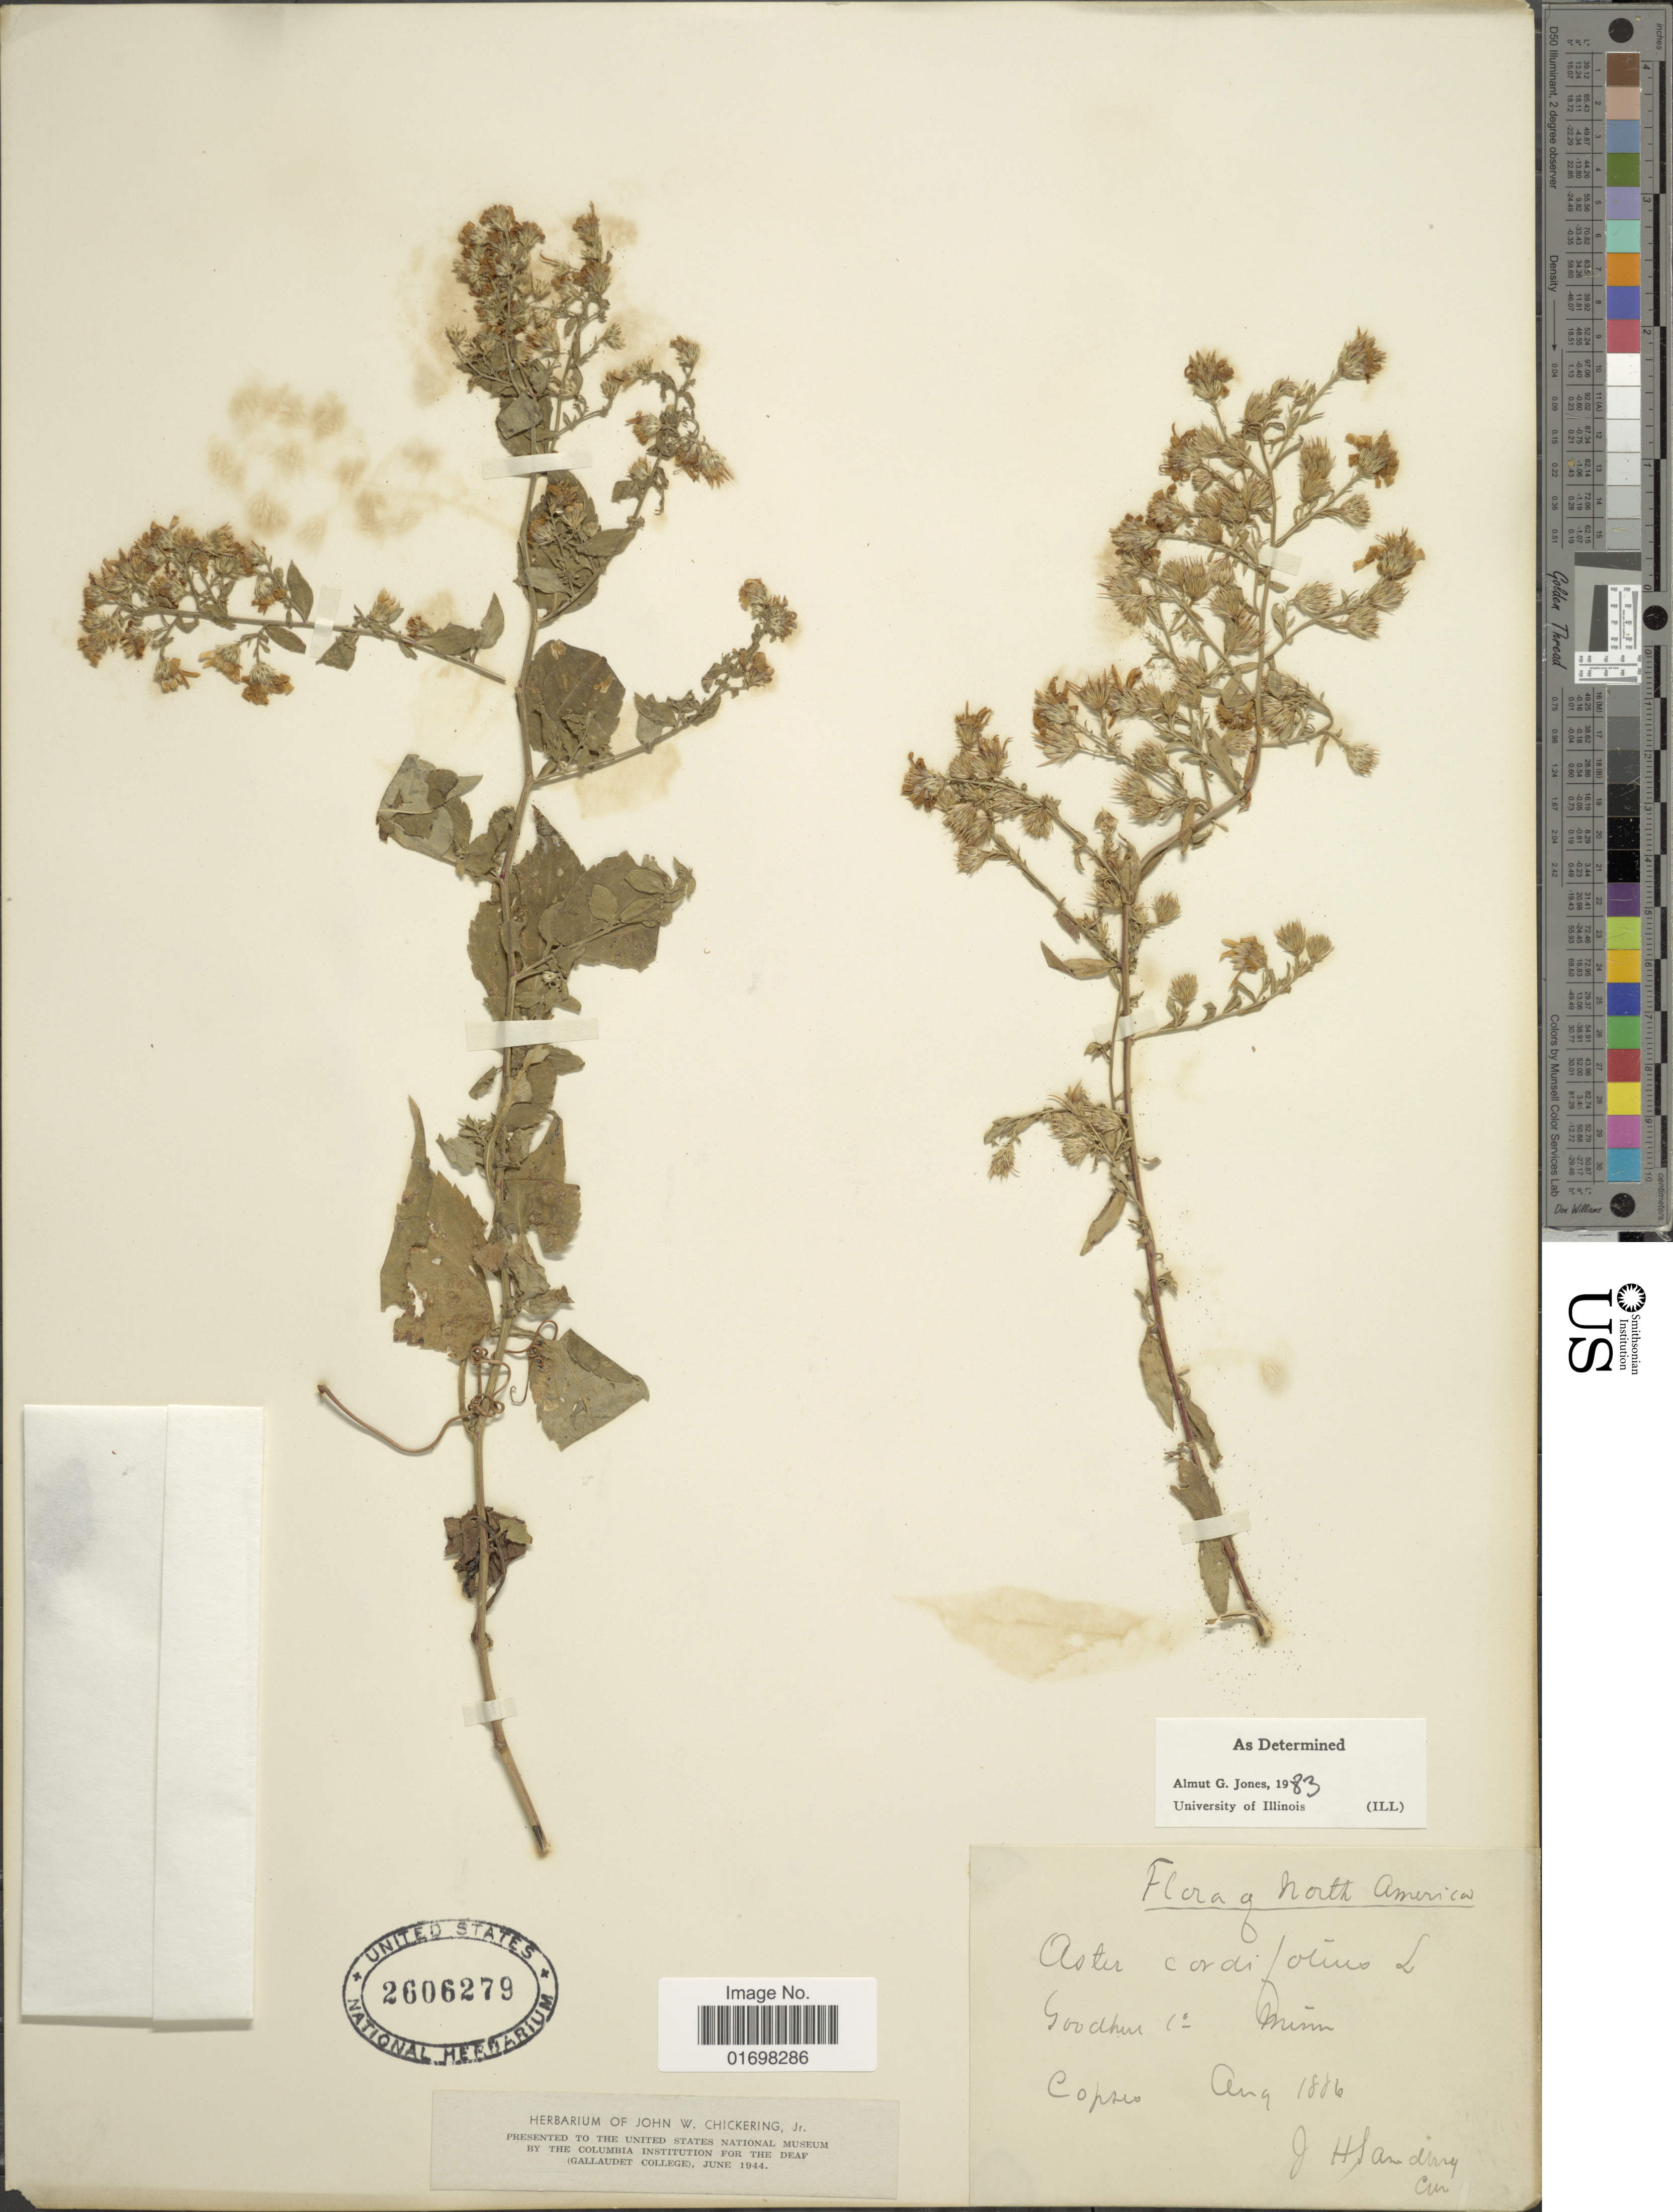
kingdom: Plantae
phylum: Tracheophyta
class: Magnoliopsida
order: Asterales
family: Asteraceae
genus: Symphyotrichum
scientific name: Symphyotrichum cordifolium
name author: (L.) G.L. Nesom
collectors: J. H. Sandberg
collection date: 1886-08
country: United States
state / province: Minnesota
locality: Goodhu Co.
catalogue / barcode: US 2606279